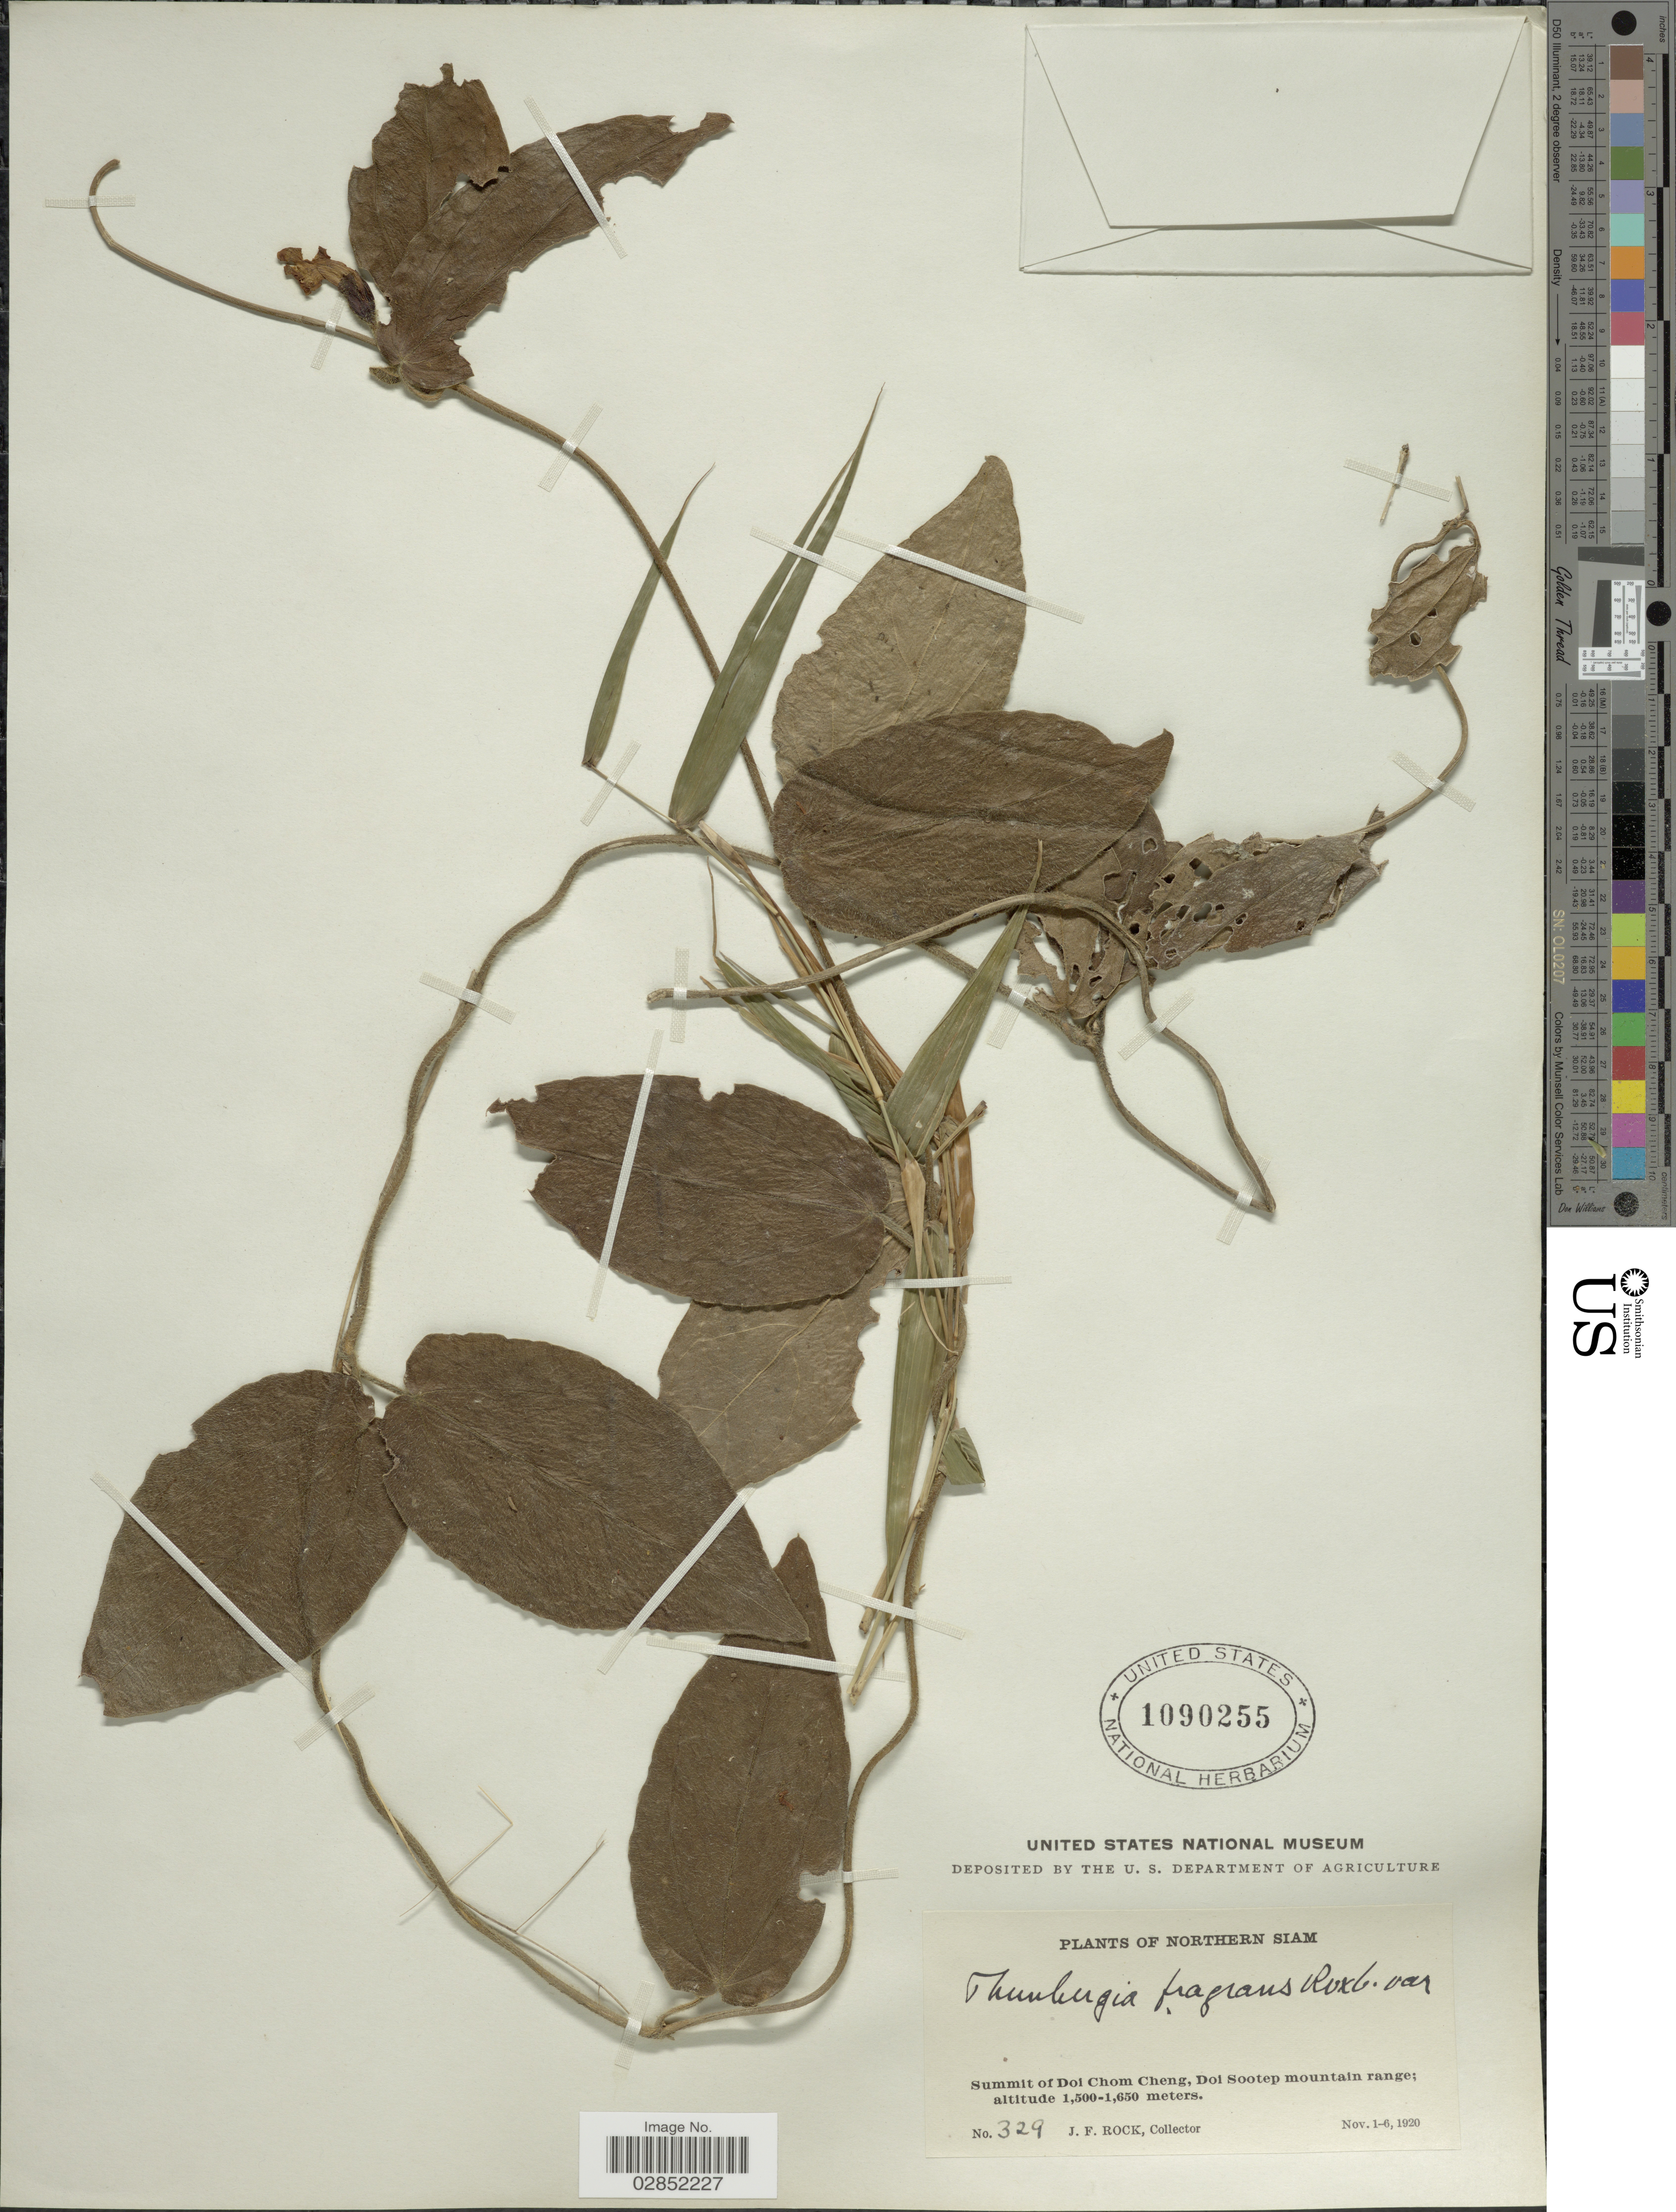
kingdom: Plantae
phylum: Tracheophyta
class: Magnoliopsida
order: Lamiales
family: Acanthaceae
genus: Thunbergia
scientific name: Thunbergia fragrans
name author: Roxb.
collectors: J. Rock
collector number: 329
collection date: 1920-11-01/1920-11-06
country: Thailand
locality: Northern Siam. Summit of Doi Chom Cheng, Doi Sootep mountain range.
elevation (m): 1500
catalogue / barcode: US 1090255